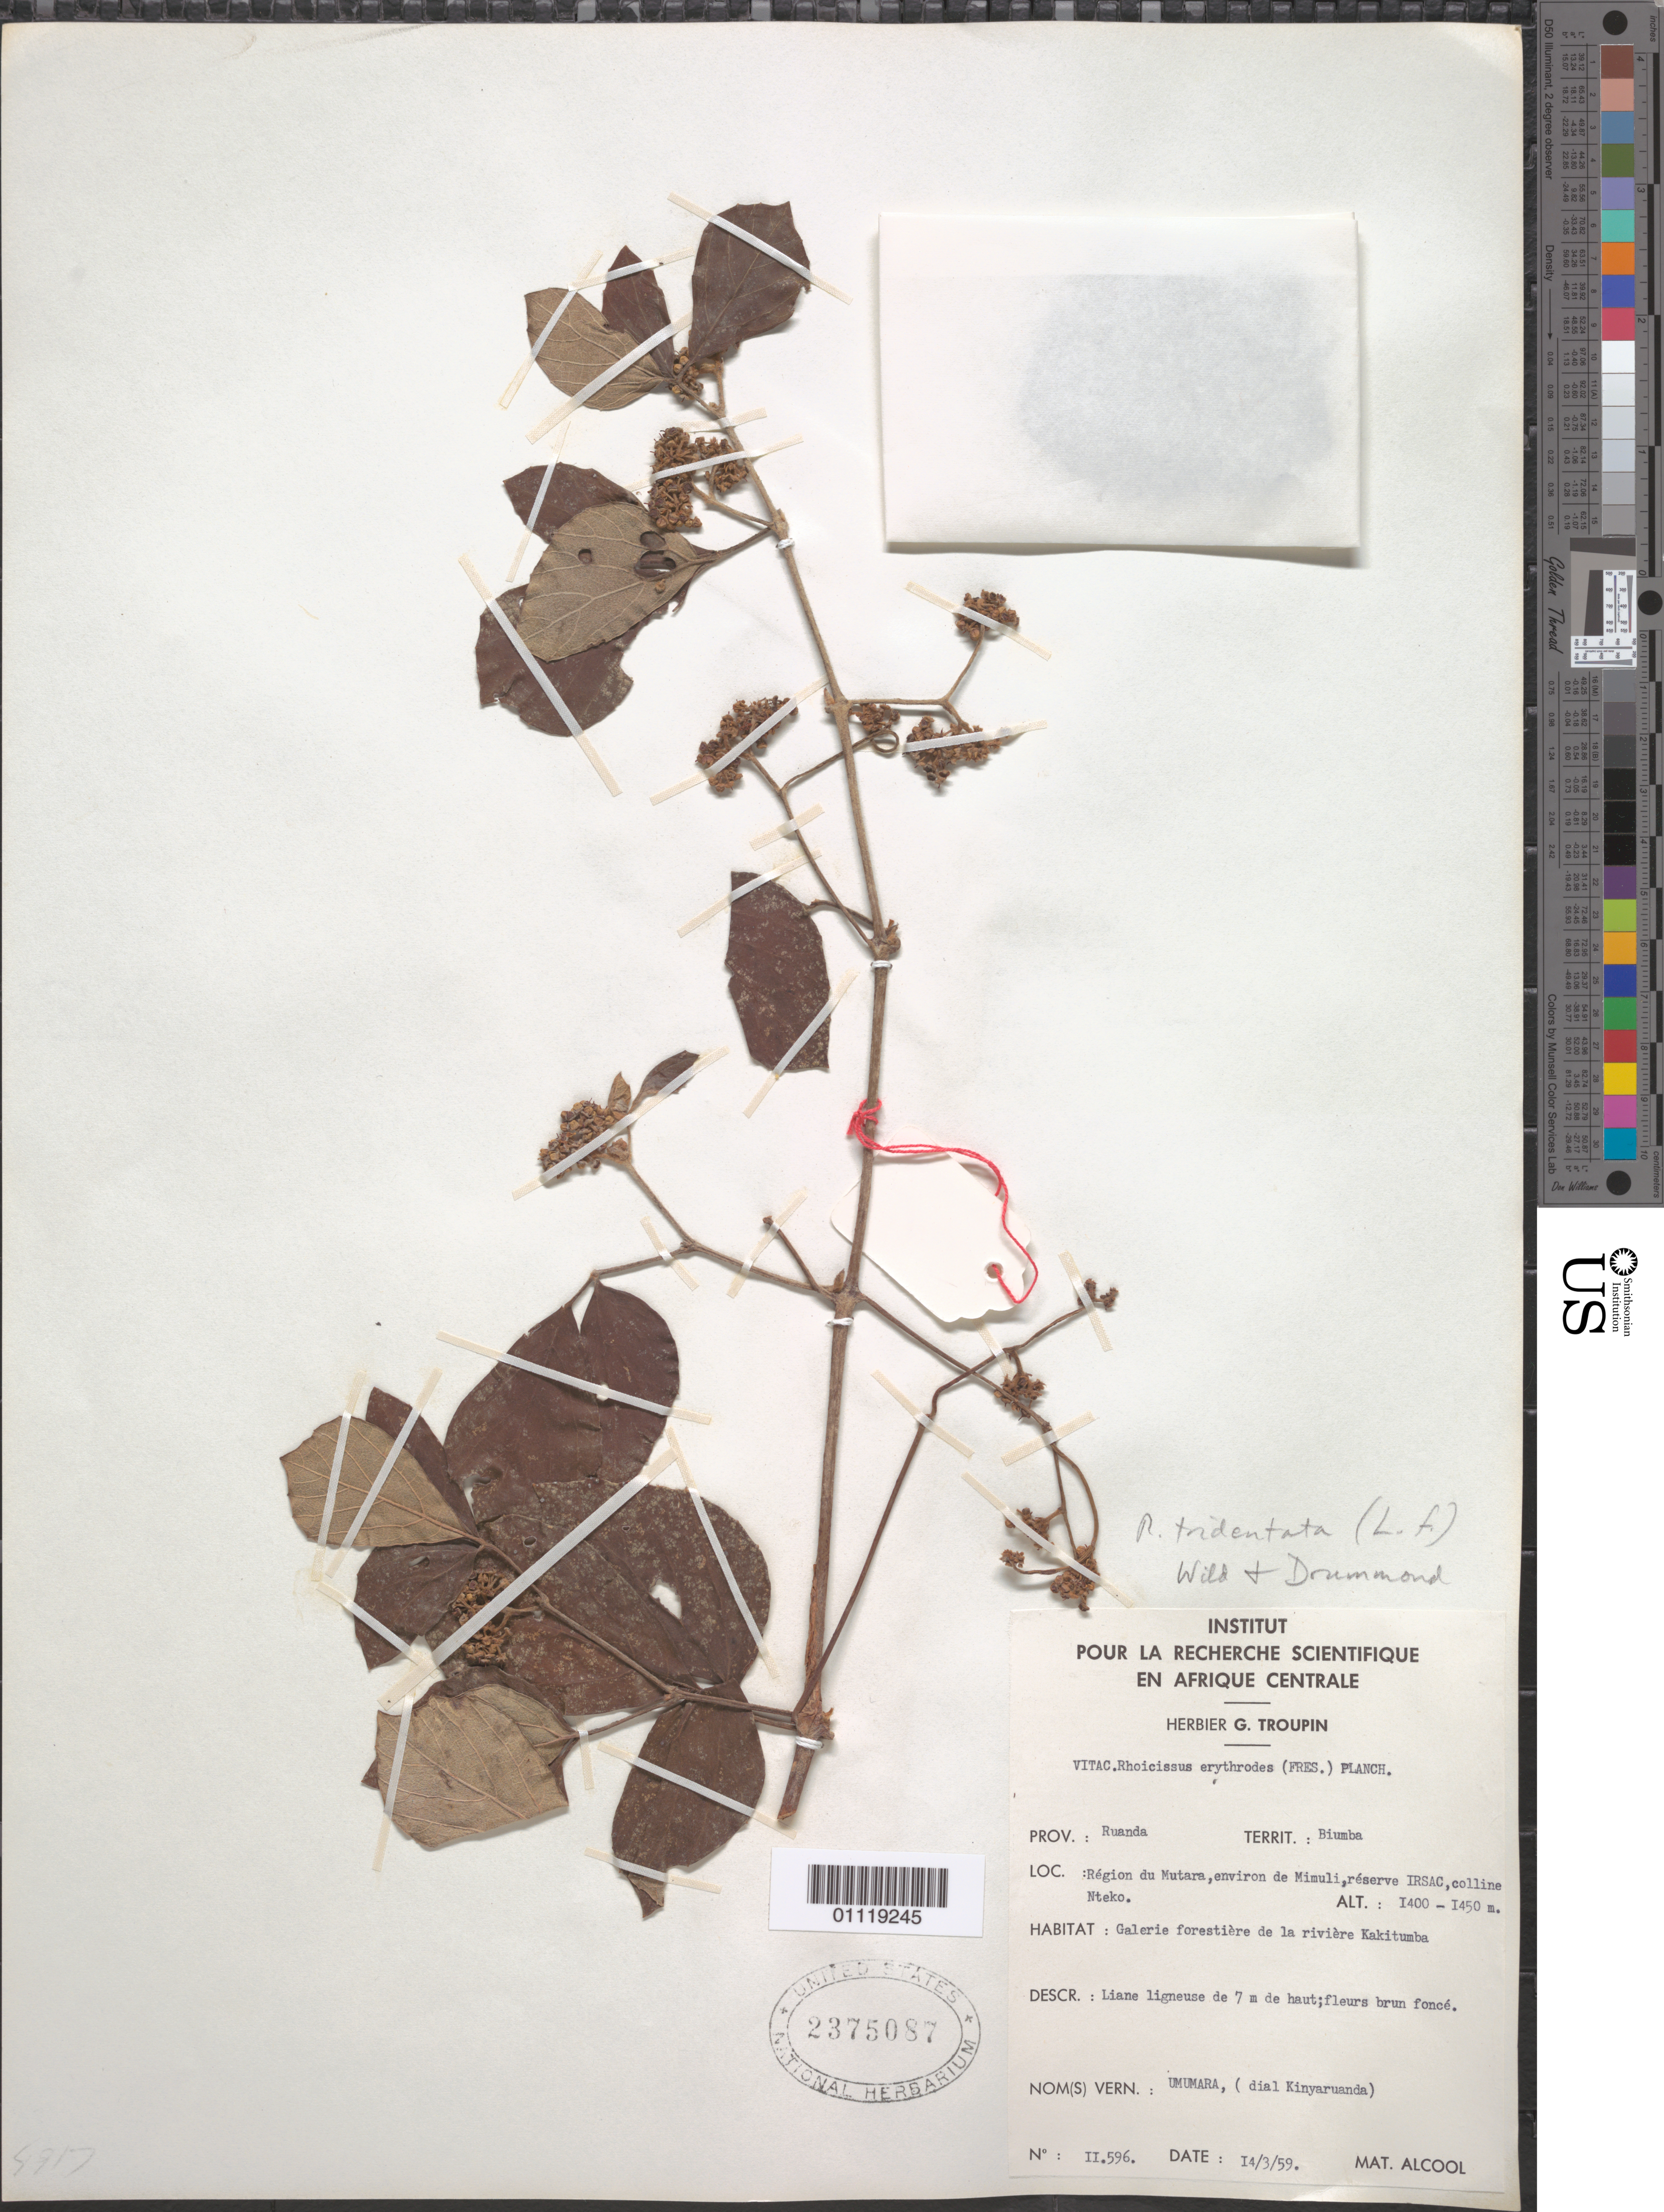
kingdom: Plantae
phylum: Tracheophyta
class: Magnoliopsida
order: Vitales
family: Vitaceae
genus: Rhoicissus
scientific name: Rhoicissus tridentata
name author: (L. f.) Wild & R.B. Drumm.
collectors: G. Troupin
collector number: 11596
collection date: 1959-03-14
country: Rwanda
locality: Prov. Ruanda. Territ. Biumba. Region du Mutara, environ Mimuli, reserve Irsac, colline Nteko.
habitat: Liane ligneuse. Gakerie forestiere de la riviere.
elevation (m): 1400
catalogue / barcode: US 2375087